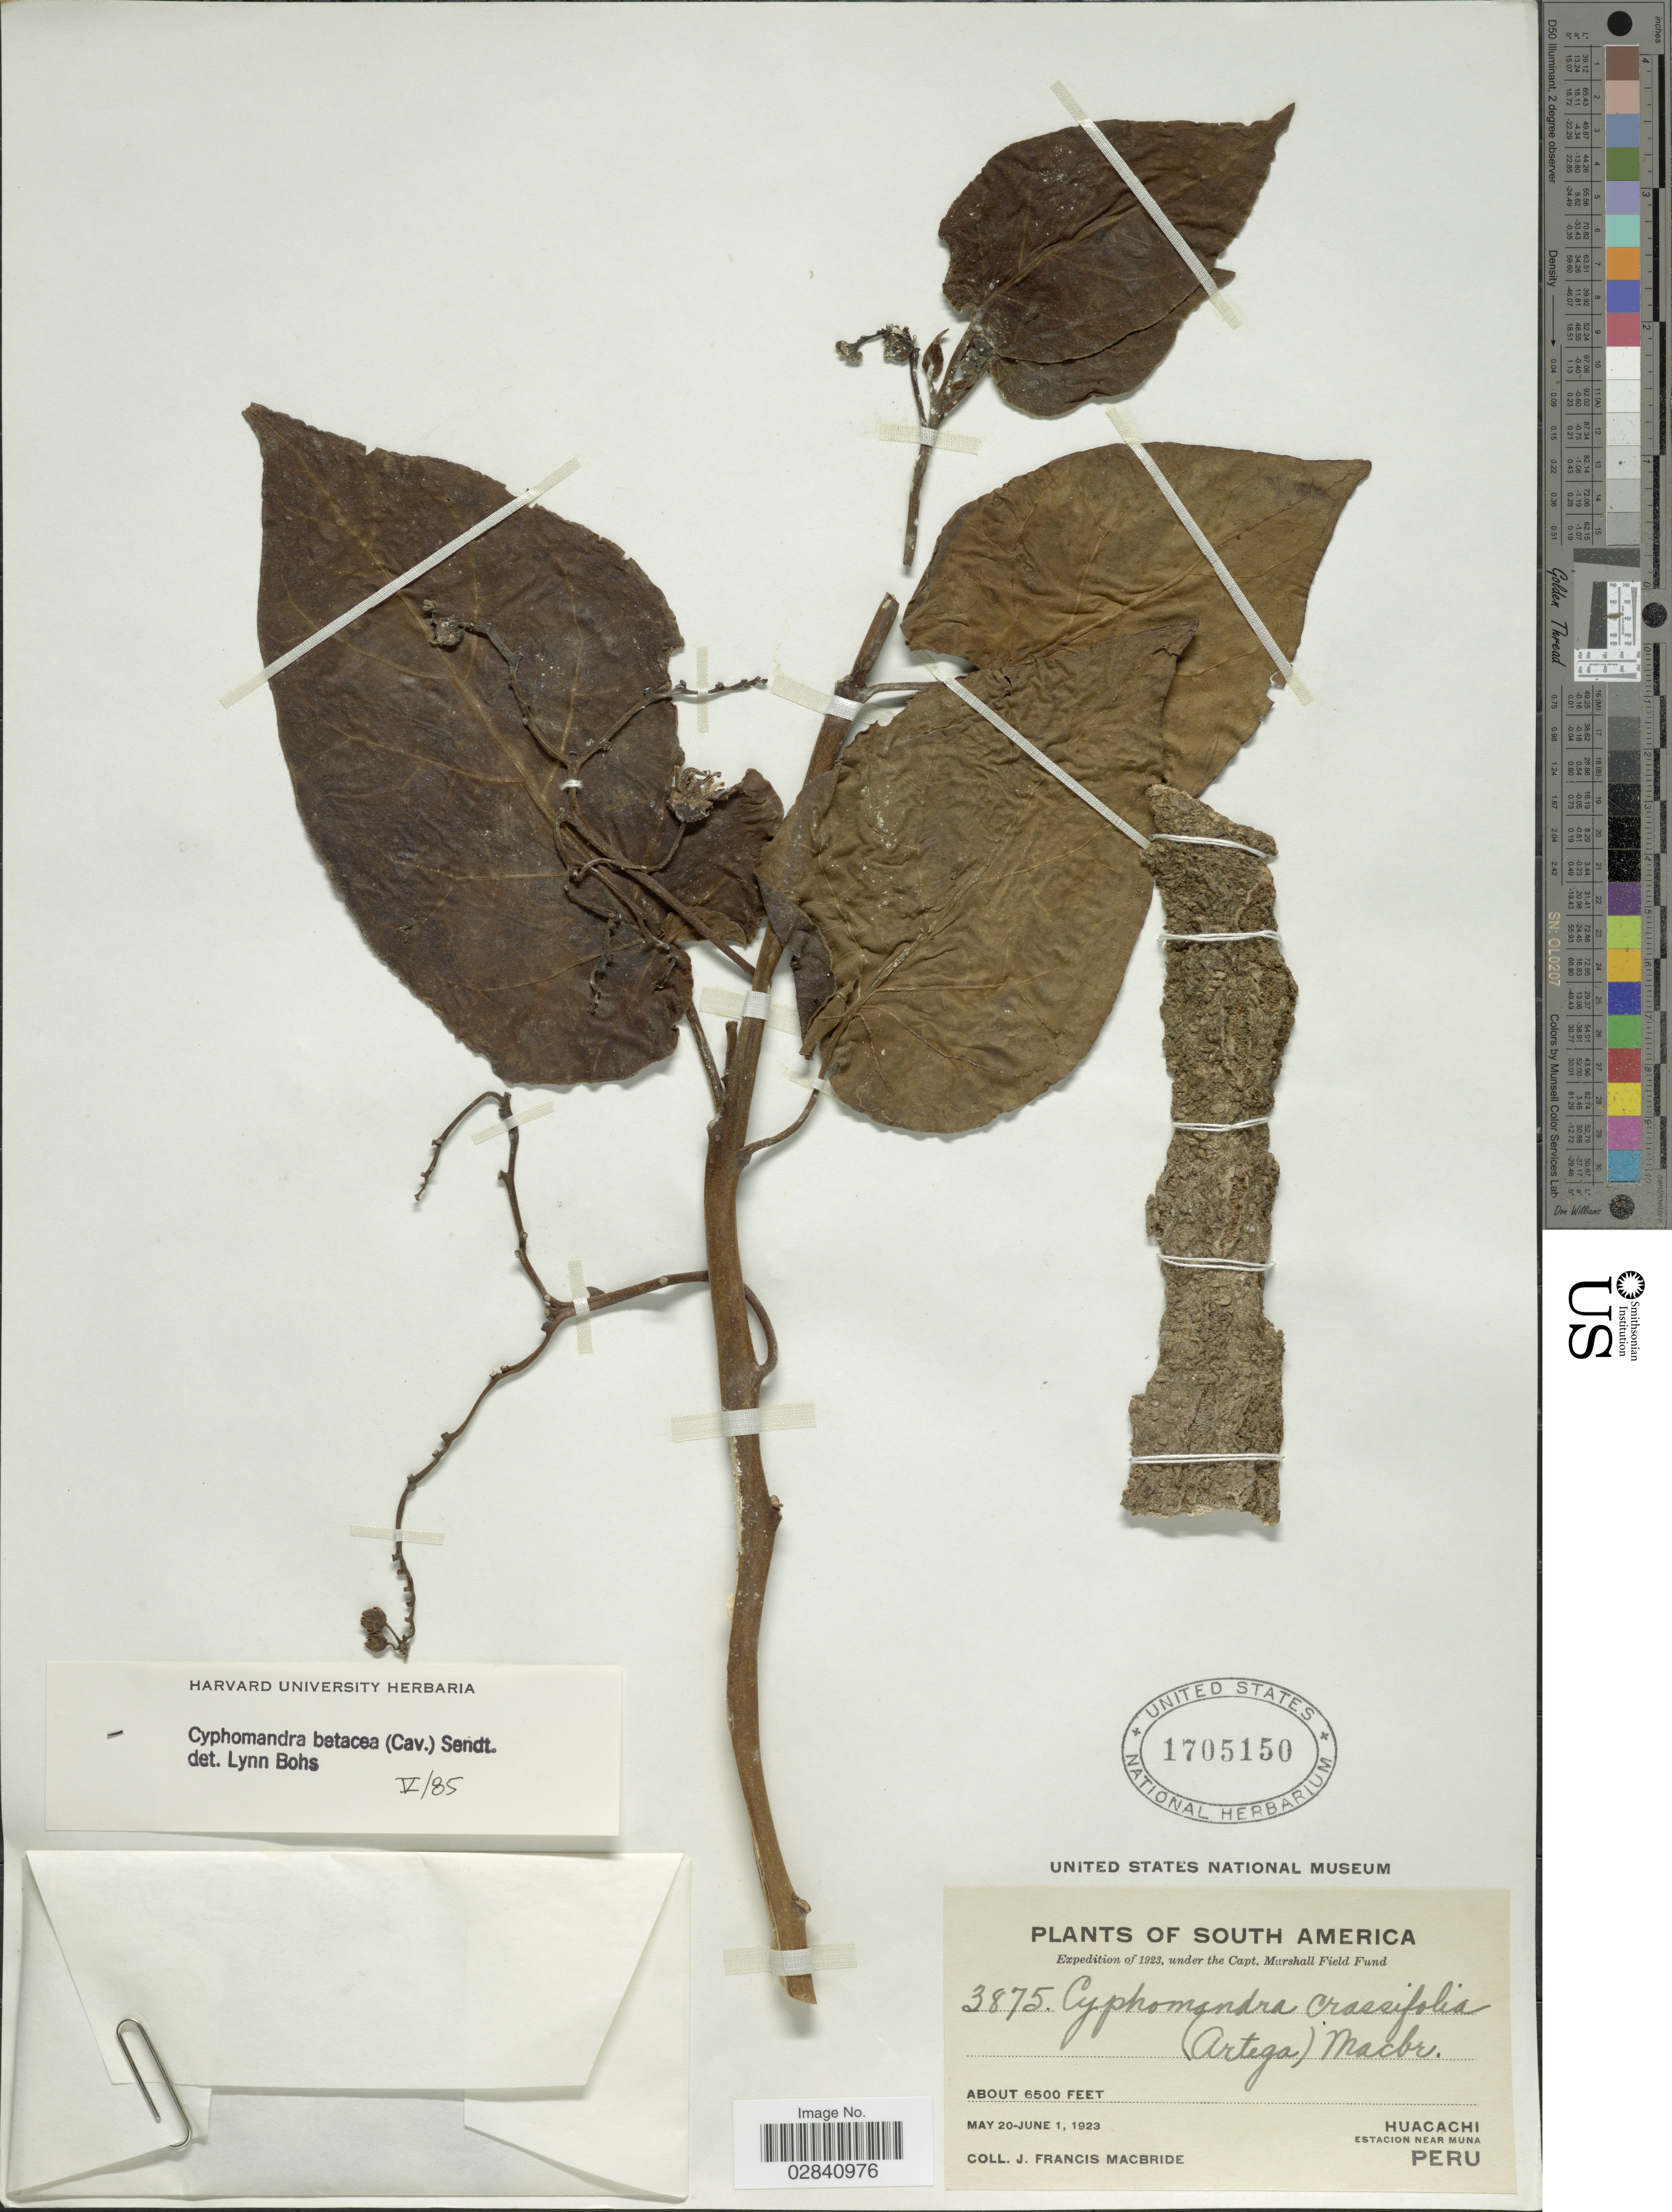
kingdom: Plantae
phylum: Tracheophyta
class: Magnoliopsida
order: Solanales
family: Solanaceae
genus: Cyphomandra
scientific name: Cyphomandra betacea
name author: (Cav.) Sendtn.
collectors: J. F. Macbride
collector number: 3875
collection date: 1923-05-20/1923-06-01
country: Peru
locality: Huacachi. Estacion near Muna.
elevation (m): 1981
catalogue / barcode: US 1705150